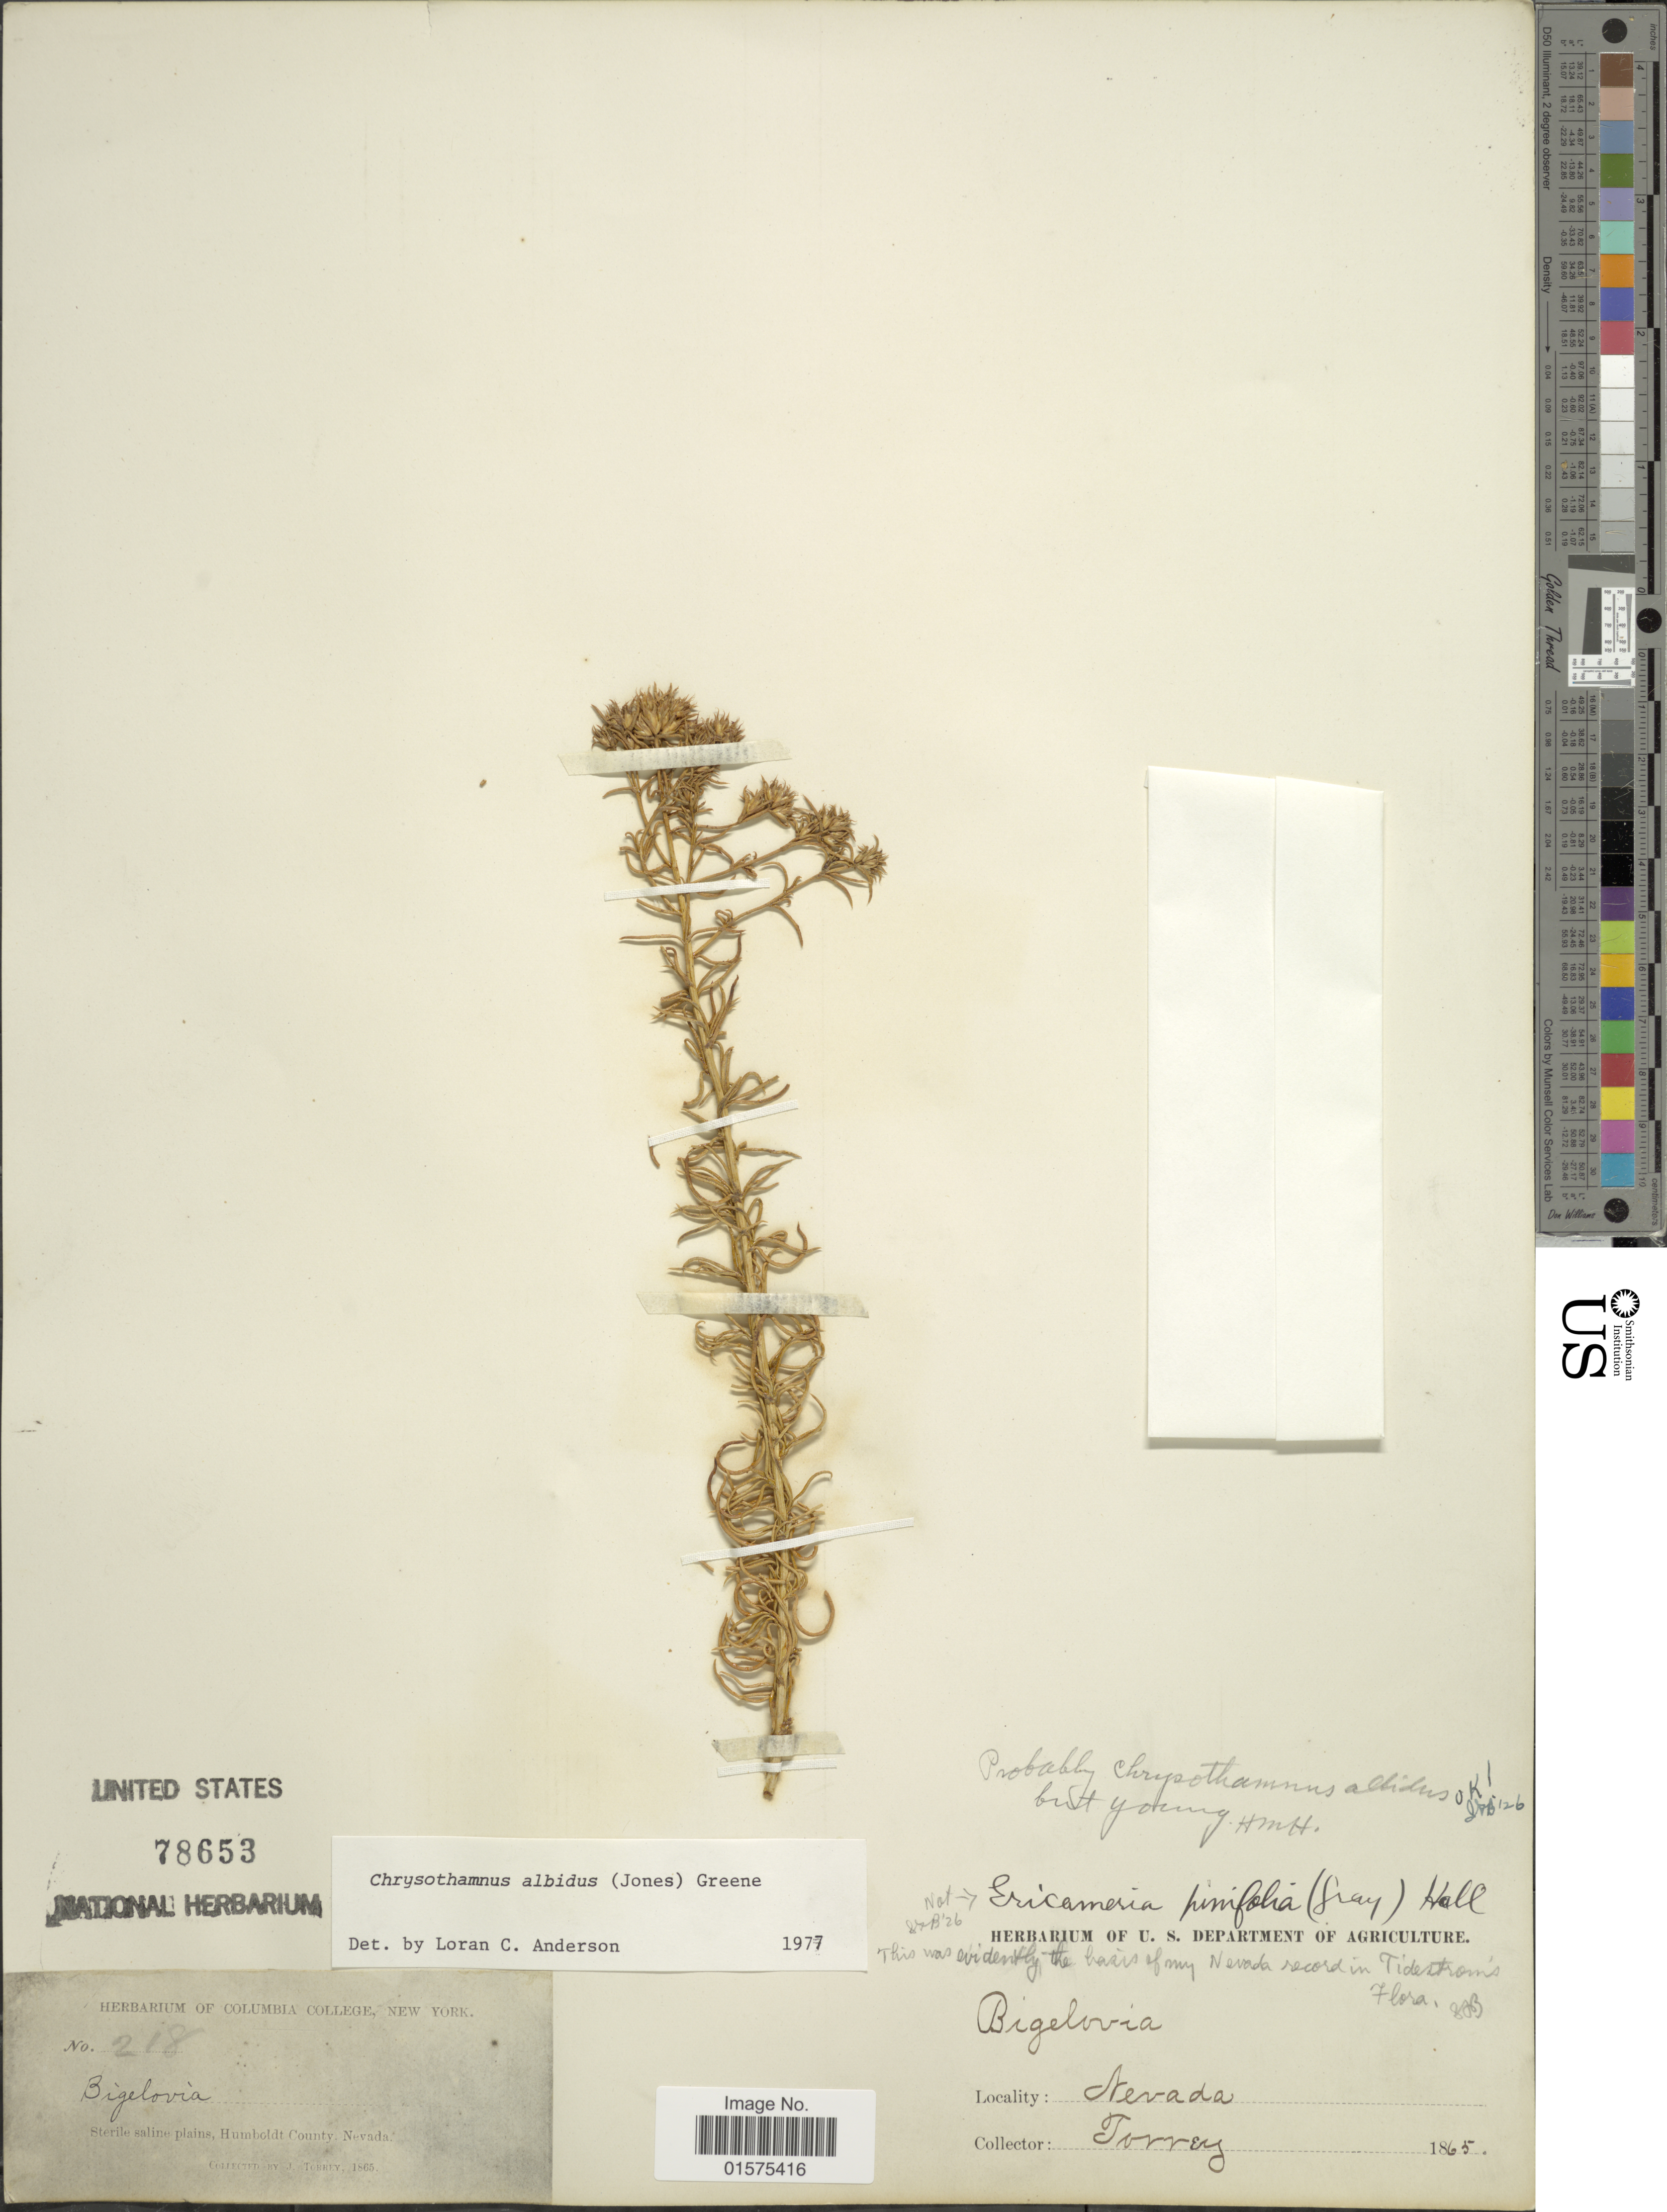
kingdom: Plantae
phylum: Tracheophyta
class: Magnoliopsida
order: Asterales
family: Asteraceae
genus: Ericameria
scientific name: Ericameria albida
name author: (M.E. Jones ex A. Gray) L.C. Anderson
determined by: Urbatsch, Lowell E., Curator (LSU), Louisiana State University (UNITED STATES)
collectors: J. Torrey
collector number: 218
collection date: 1865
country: United States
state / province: Nevada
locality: Humboldt County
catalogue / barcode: US 78653